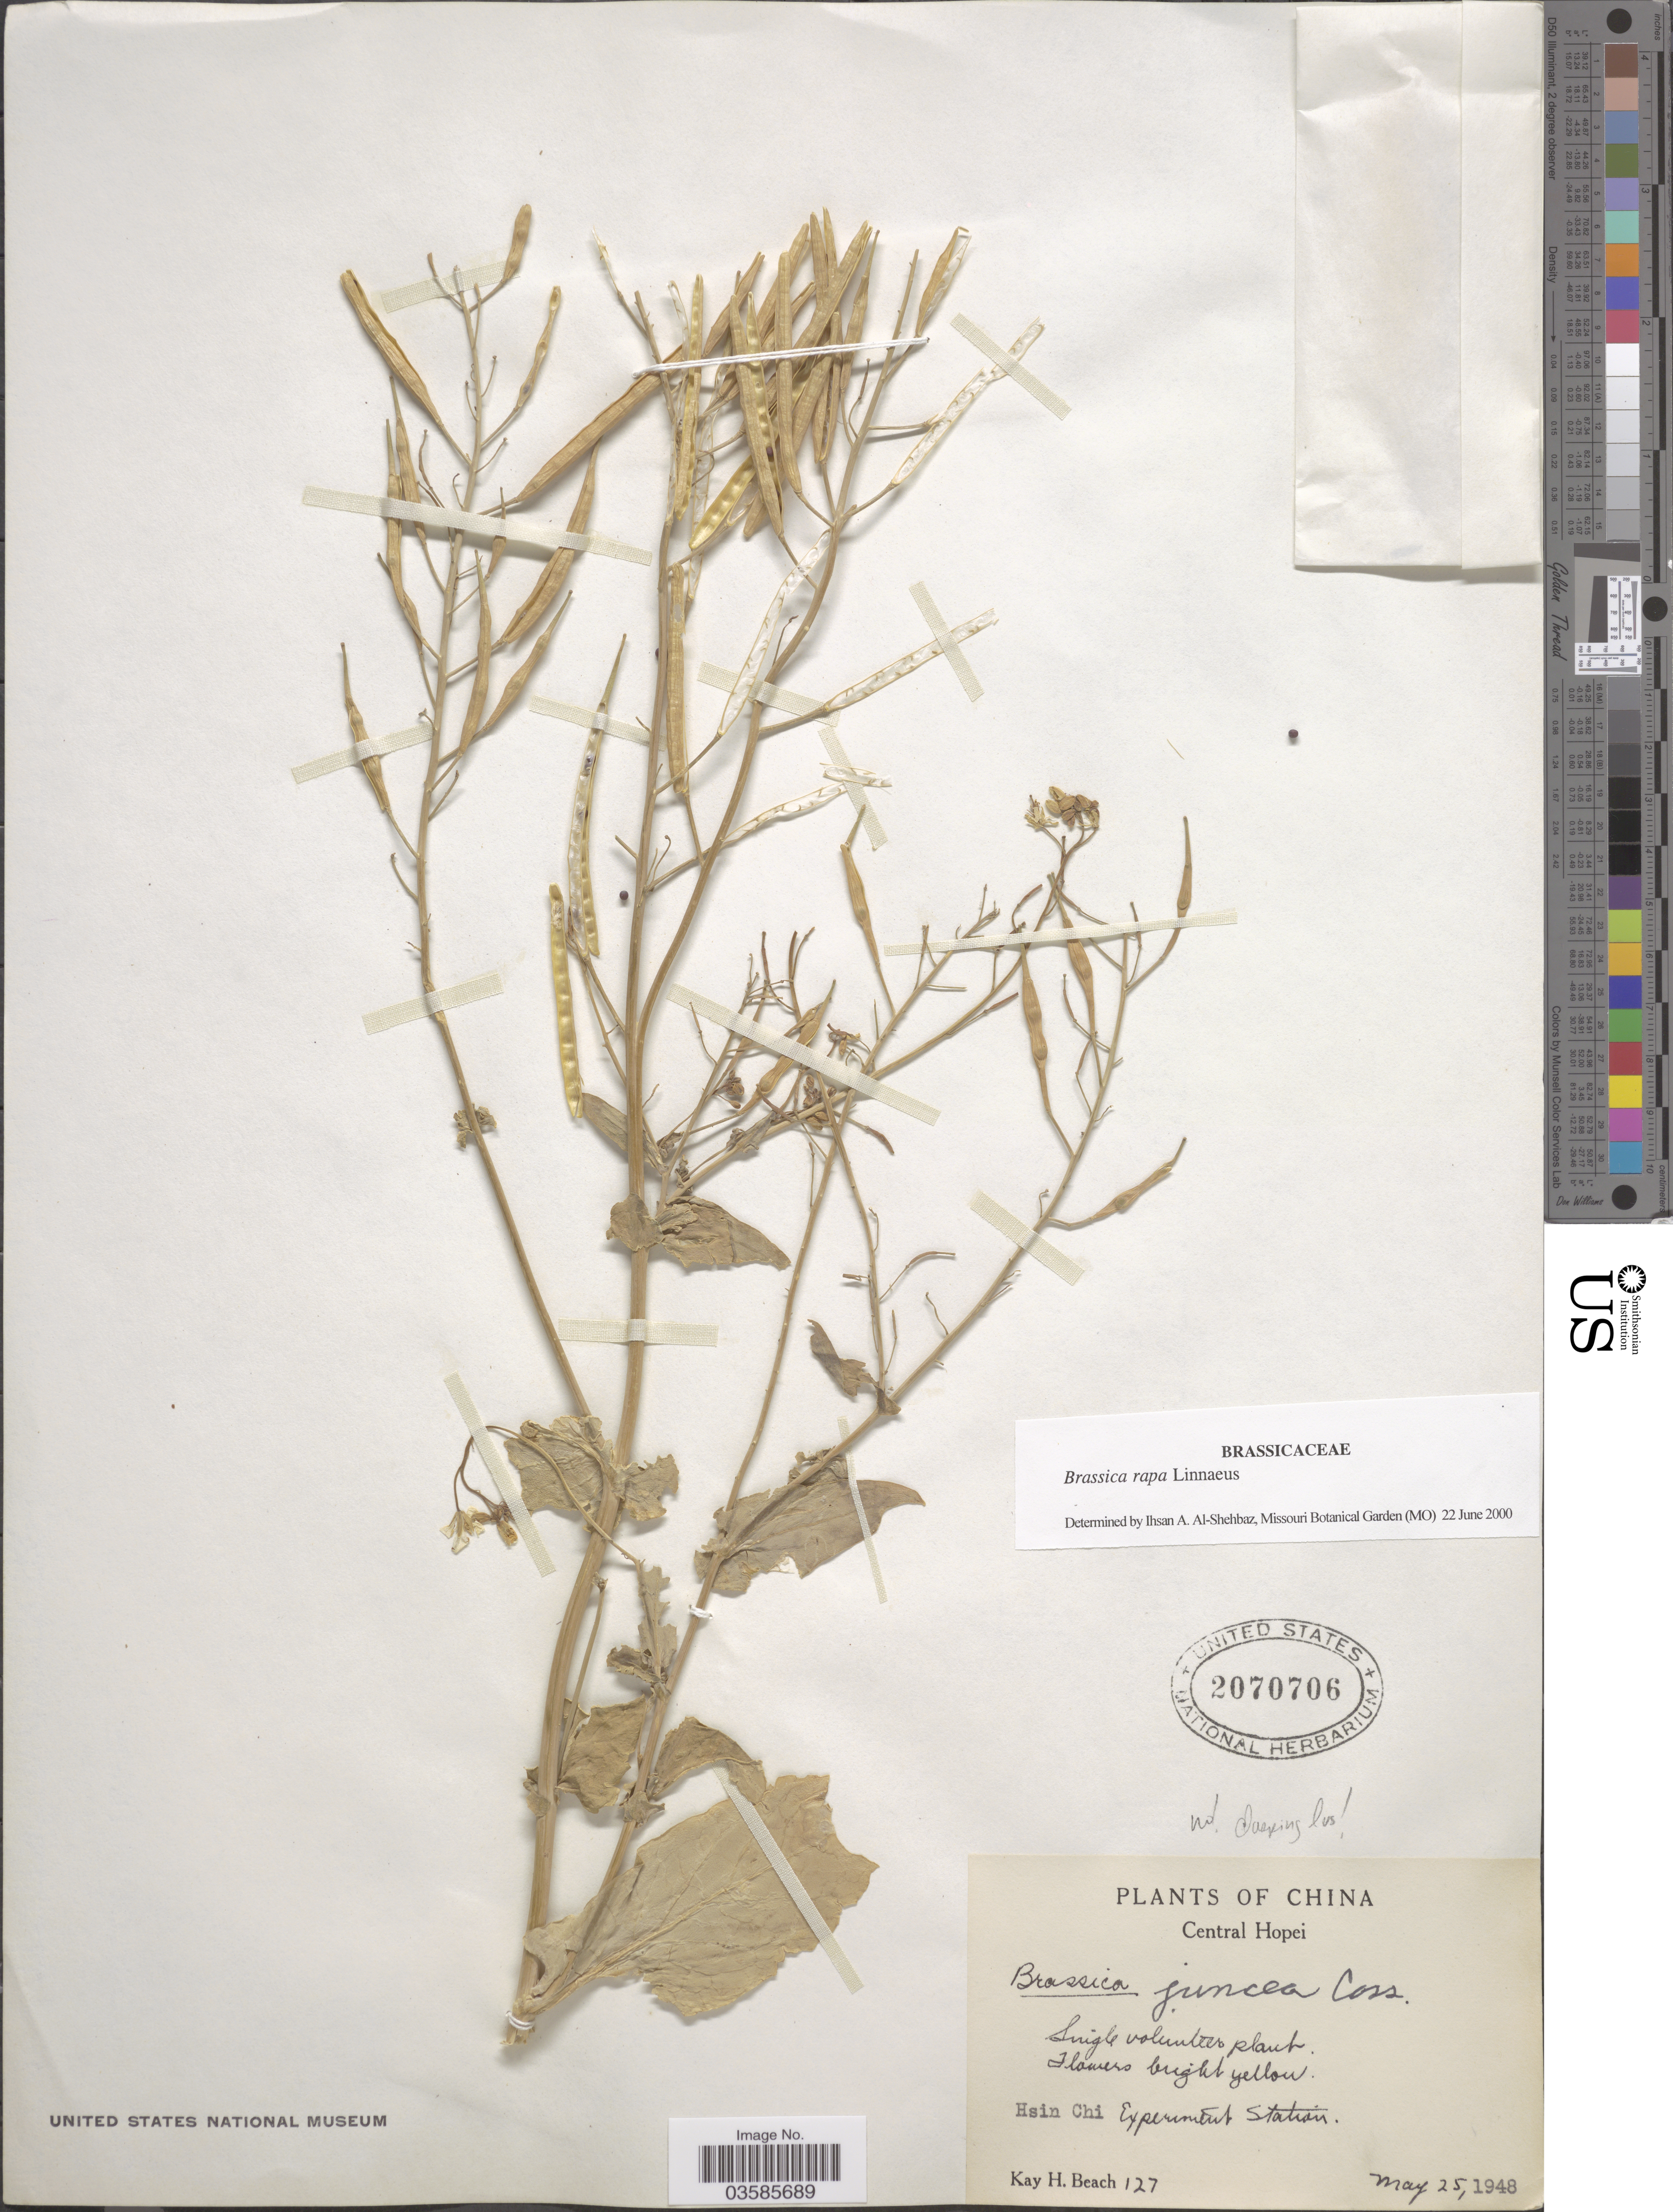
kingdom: Plantae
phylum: Tracheophyta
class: Magnoliopsida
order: Brassicales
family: Brassicaceae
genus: Brassica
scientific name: Brassica rapa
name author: L.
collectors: K. H. Beach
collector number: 127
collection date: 1948-05-25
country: China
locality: Central Hopei, Hsin Chi Experiment Station.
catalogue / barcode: US 2070706